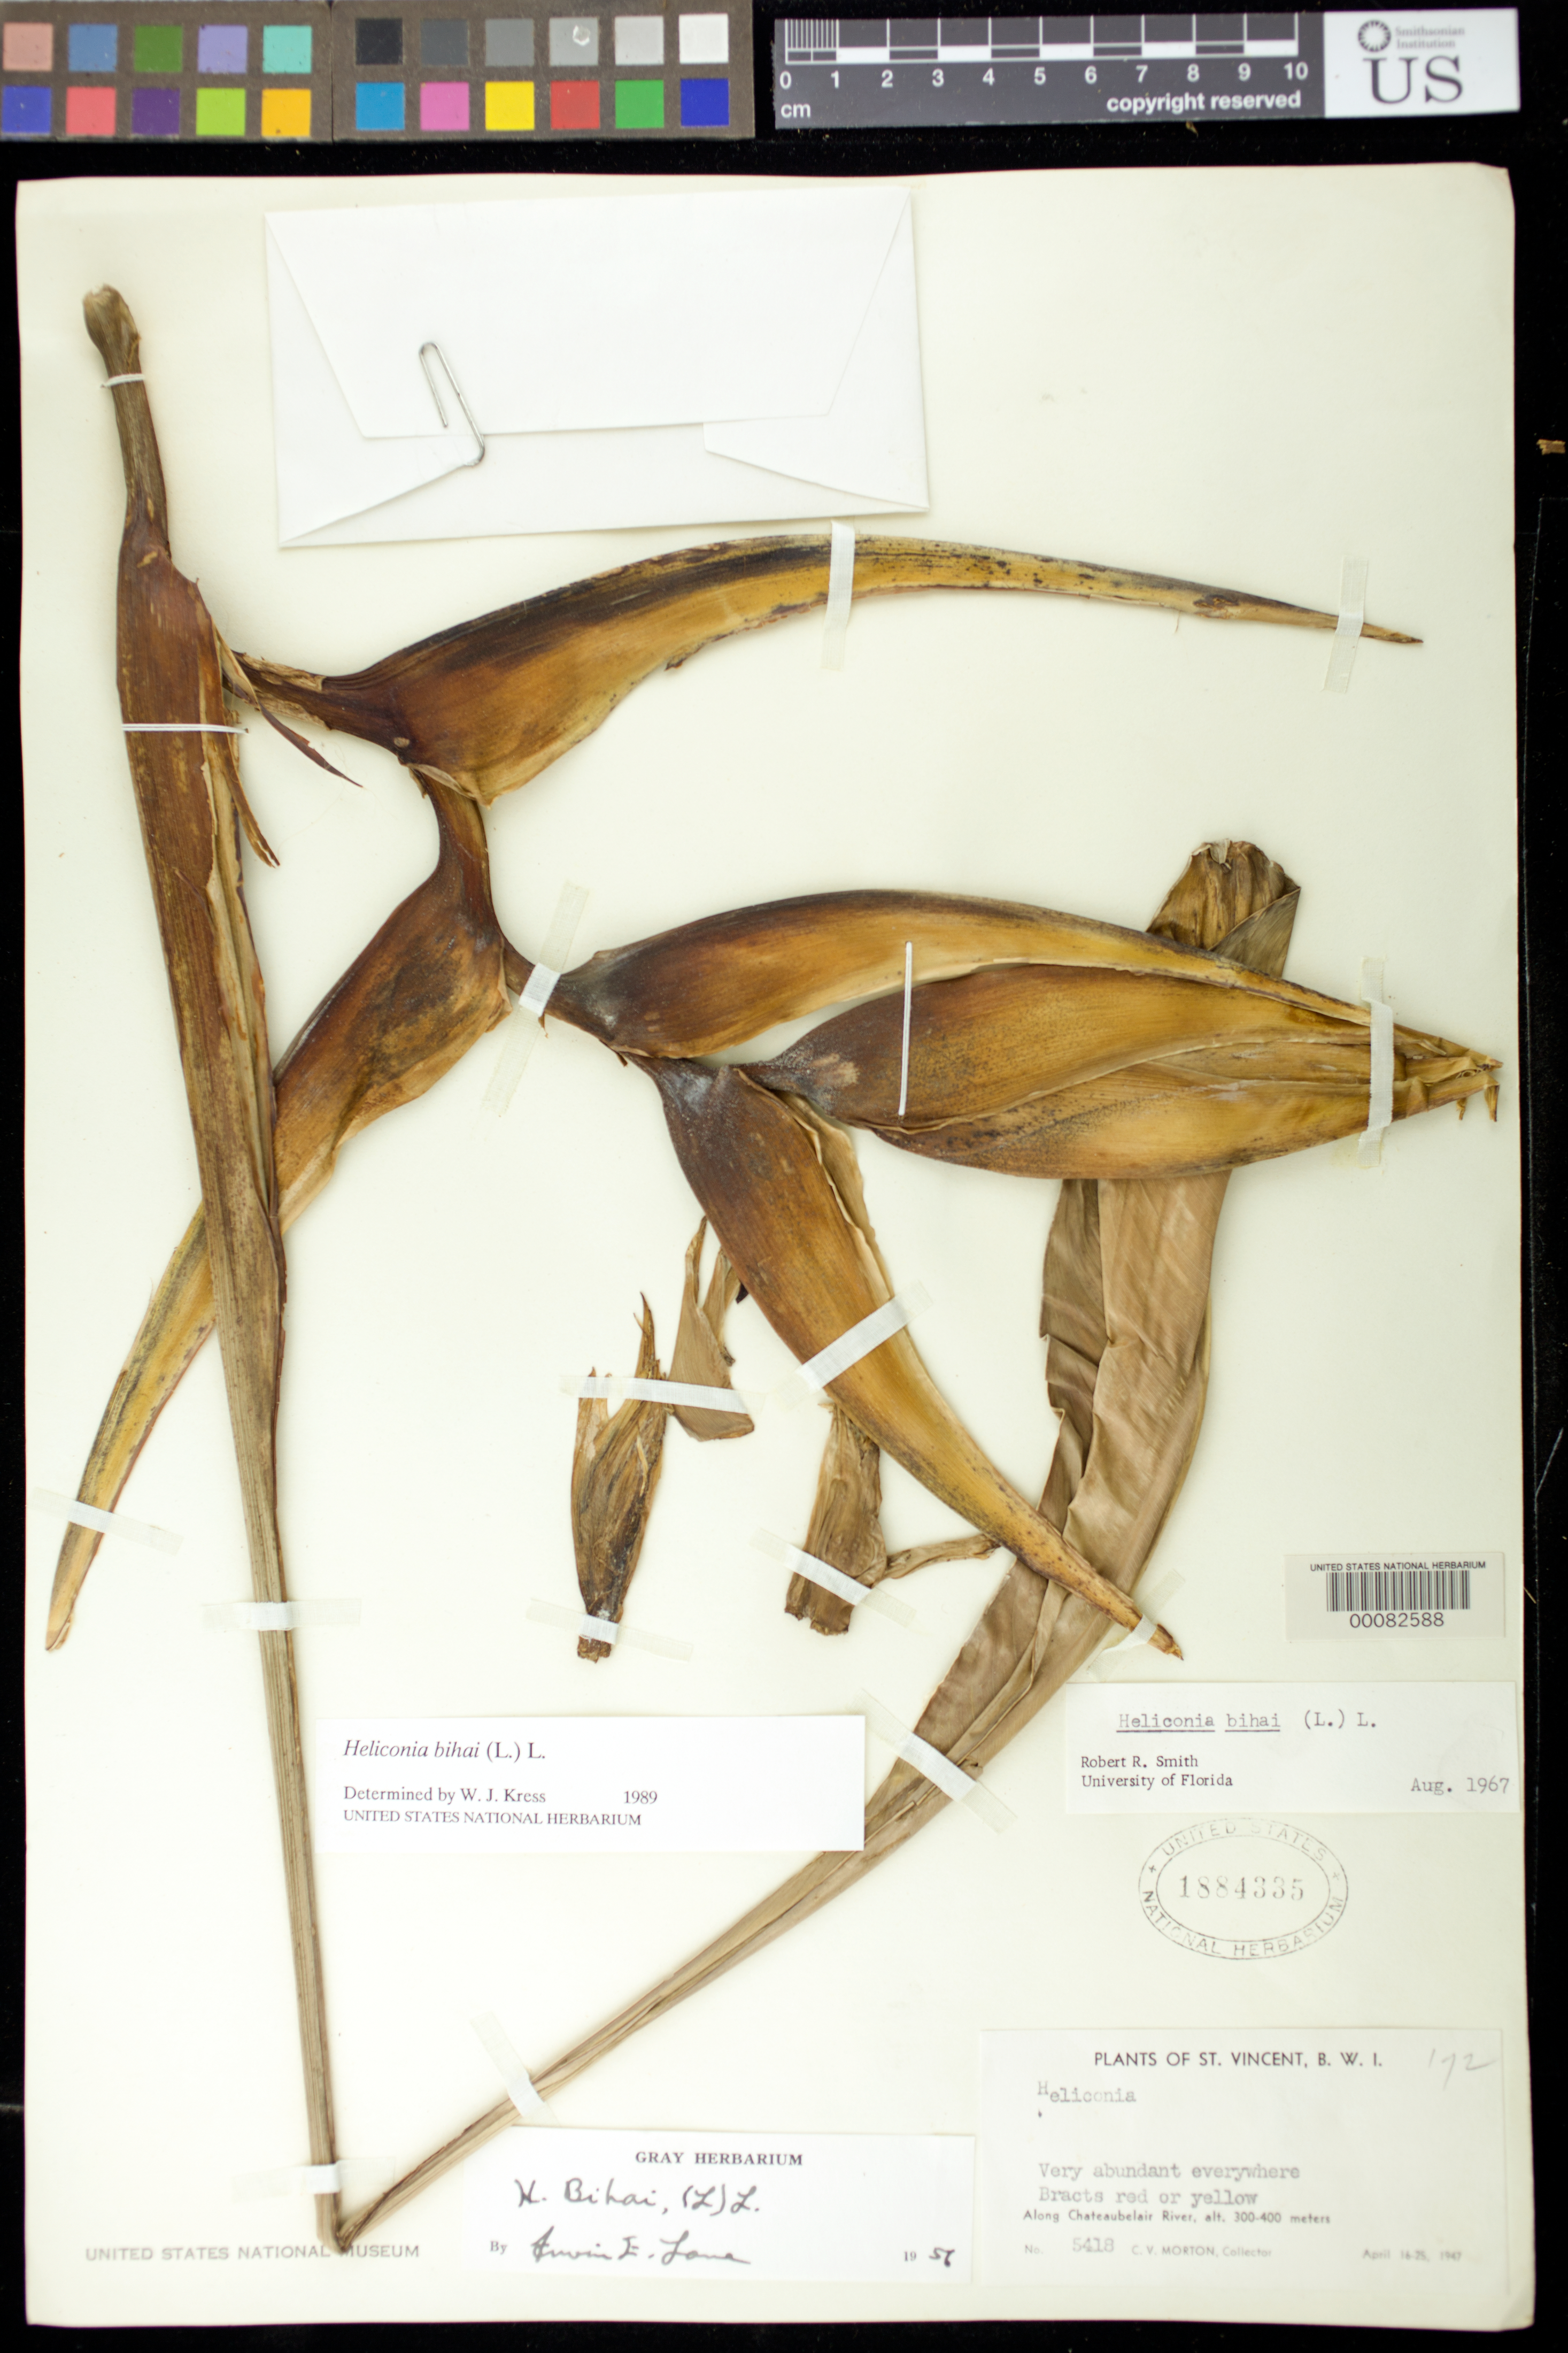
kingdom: Plantae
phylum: Tracheophyta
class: Liliopsida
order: Zingiberales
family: Heliconiaceae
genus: Heliconia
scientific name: Heliconia bihai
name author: (L.) L.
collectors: C. V. Morton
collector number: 5418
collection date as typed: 16 Apr 1947 to 25 Apr 1947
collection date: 1947-04-16/1947-04-25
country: St. Vincent - Grenadines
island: St. Vincent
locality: Along chateaubelair river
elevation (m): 300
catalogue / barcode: US 1884335